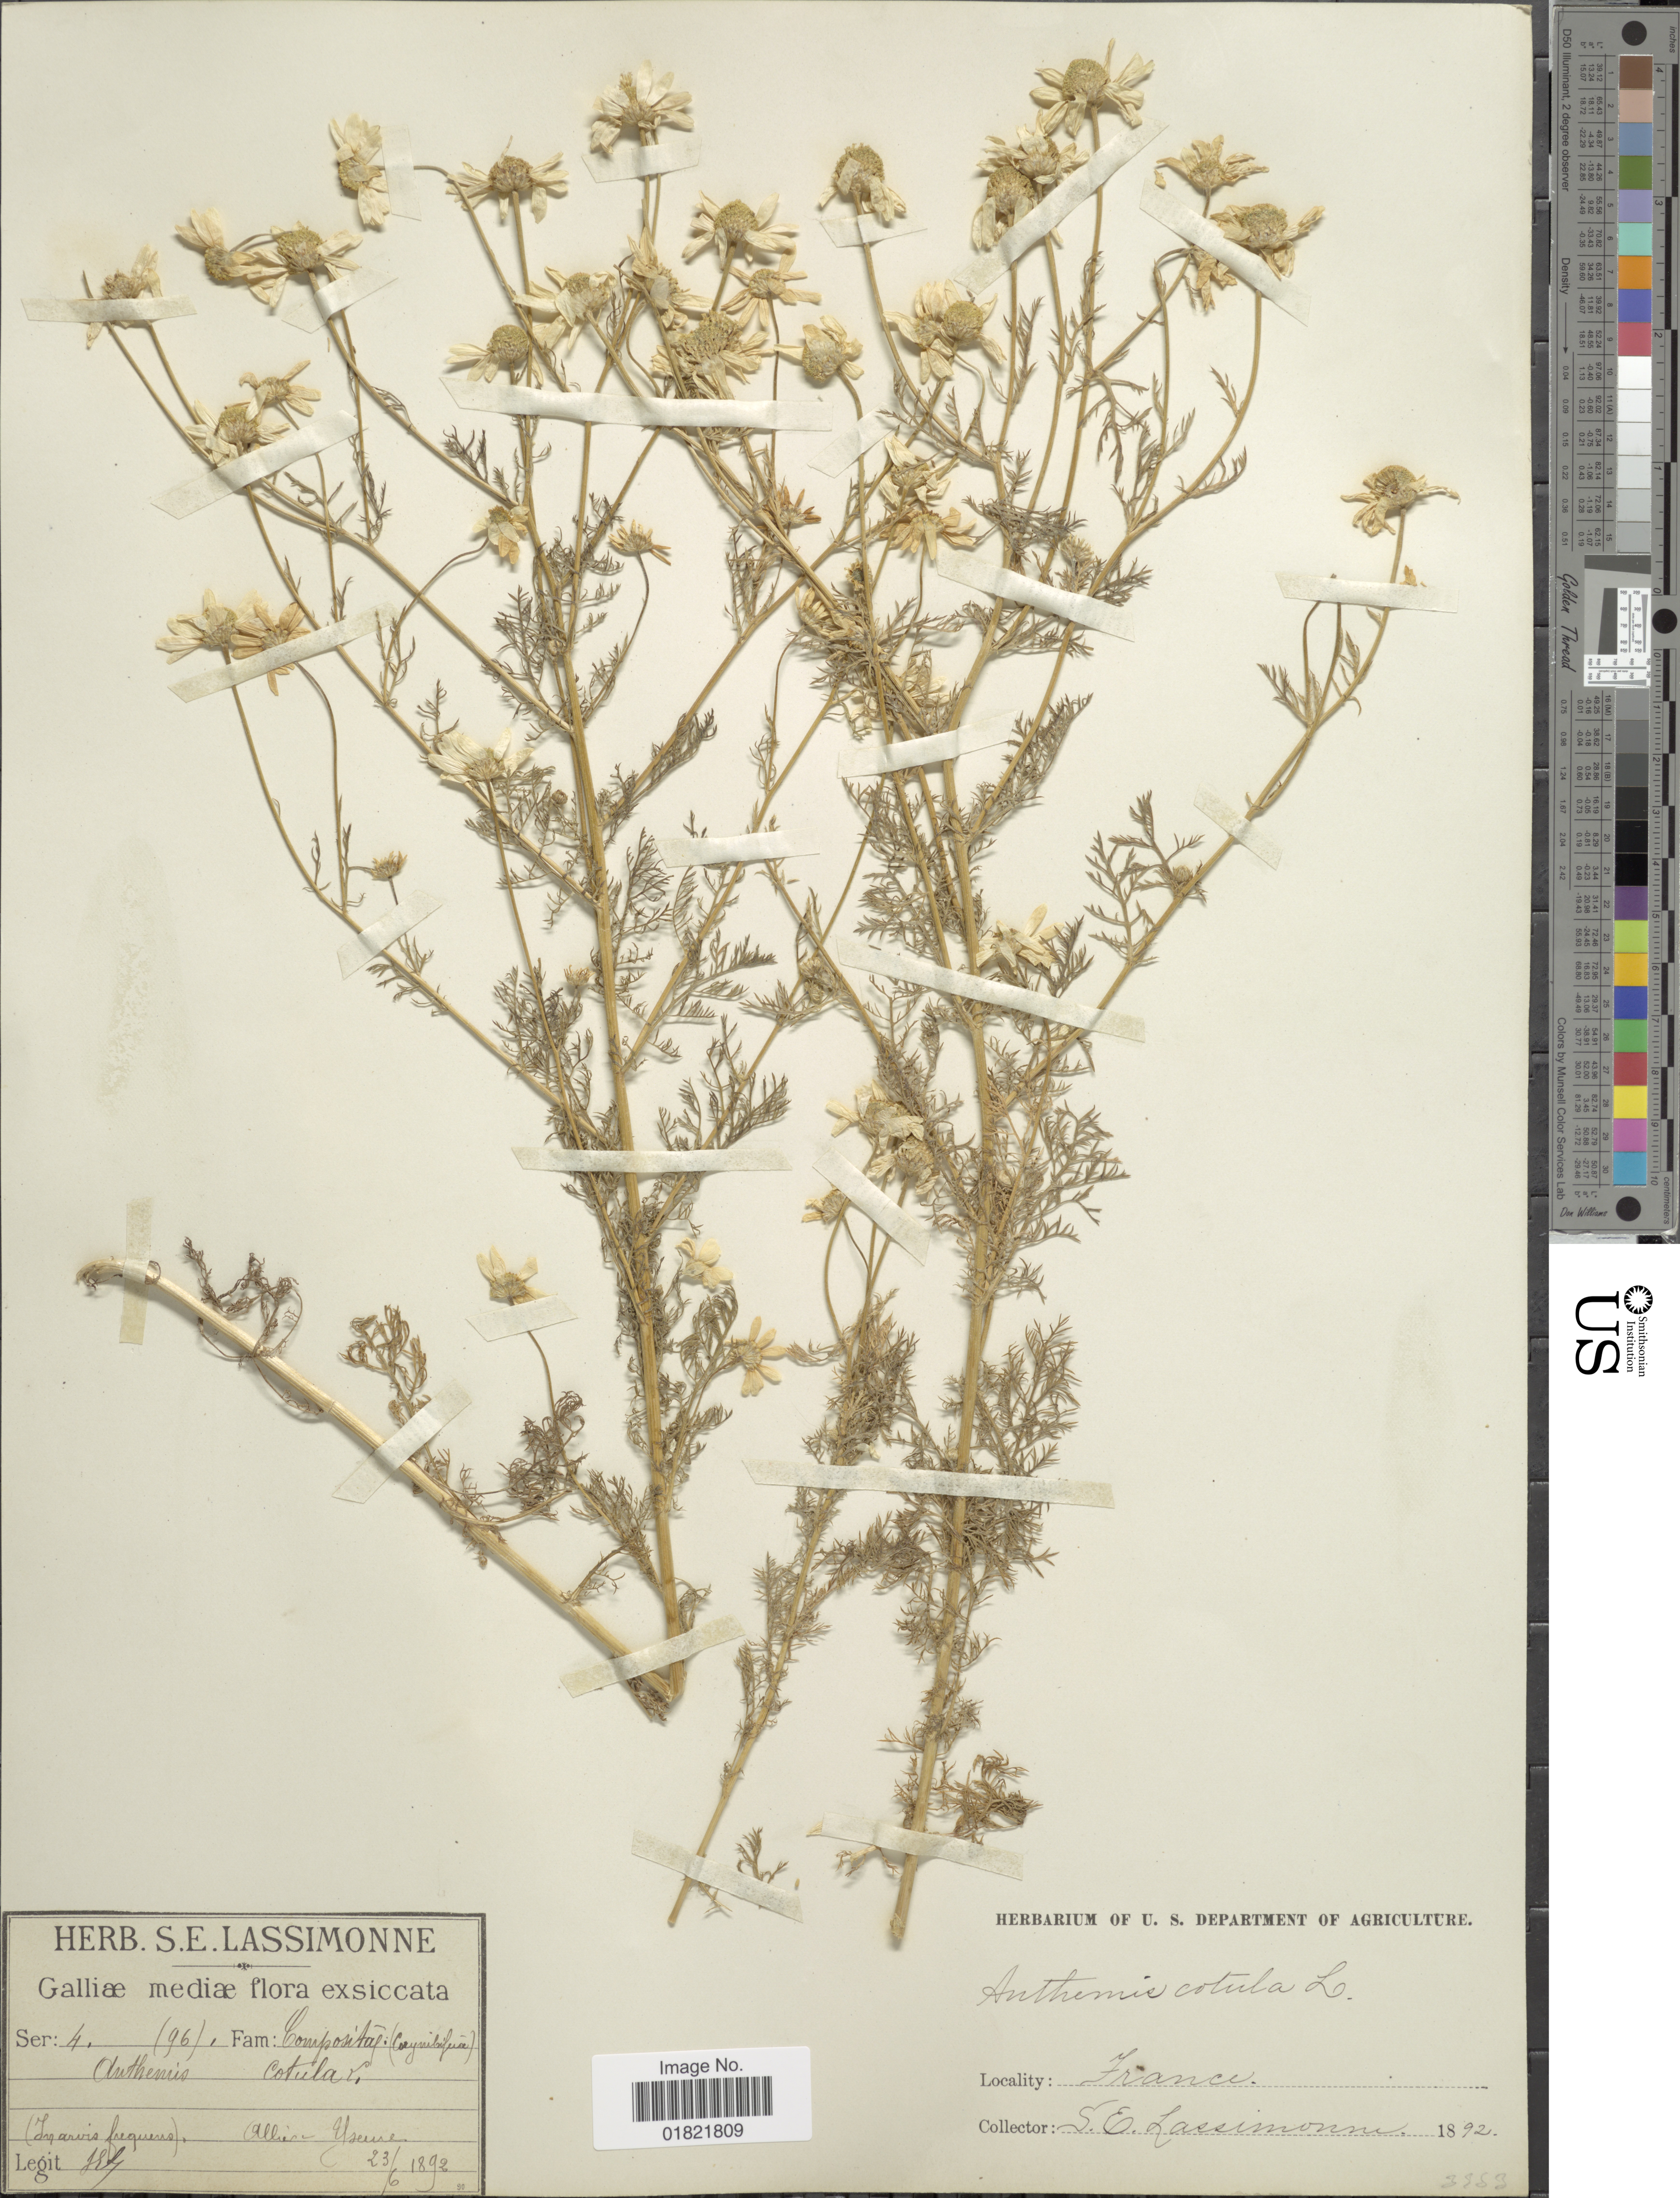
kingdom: Plantae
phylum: Tracheophyta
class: Magnoliopsida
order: Asterales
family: Asteraceae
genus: Anthemis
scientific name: Anthemis cotula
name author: L.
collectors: S. Lassimonne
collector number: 4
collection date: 1892-06-23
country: France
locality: Galliae mediae, Allien-Yoeure